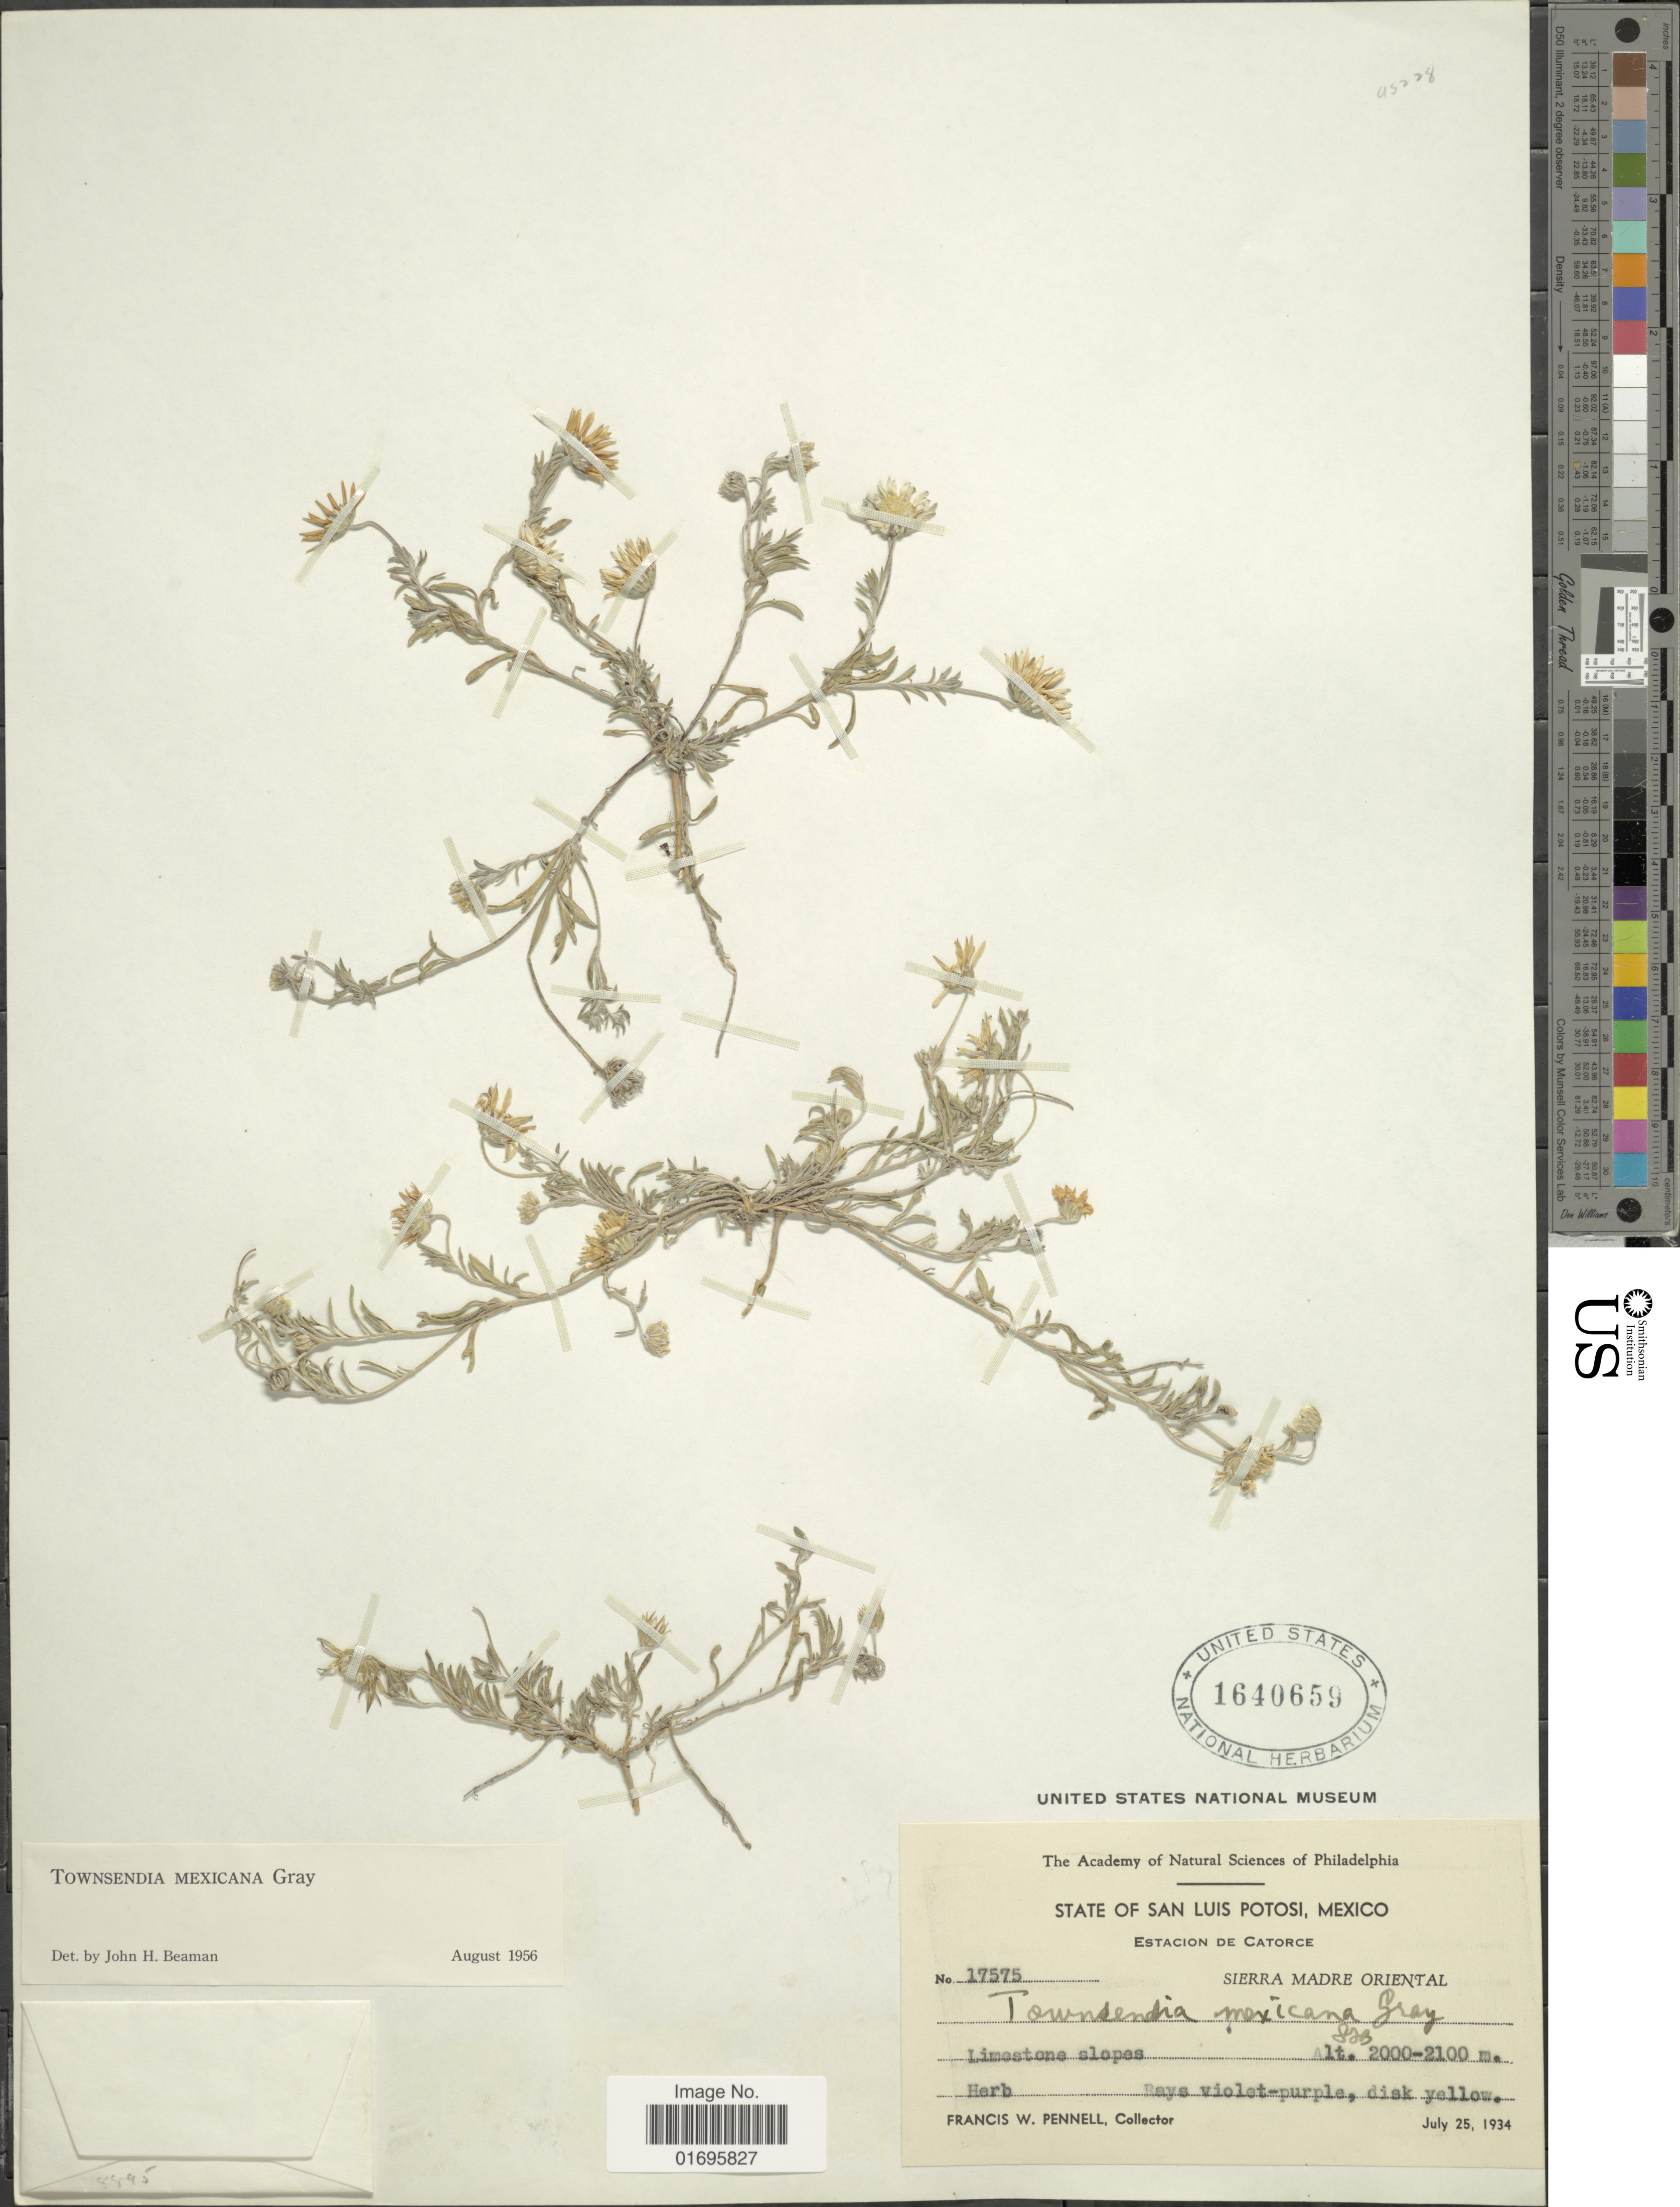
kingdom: Plantae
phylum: Tracheophyta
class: Magnoliopsida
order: Asterales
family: Asteraceae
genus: Townsendia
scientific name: Townsendia mexicana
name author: A. Gray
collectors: F. W. Pennell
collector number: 17575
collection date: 1934-07-25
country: Mexico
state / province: San Luis Potosí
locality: State of San Luis Potosi. Estacion de Catorce. Sierra Madre Oriental. Limestone slopes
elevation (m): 2000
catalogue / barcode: US 1640659